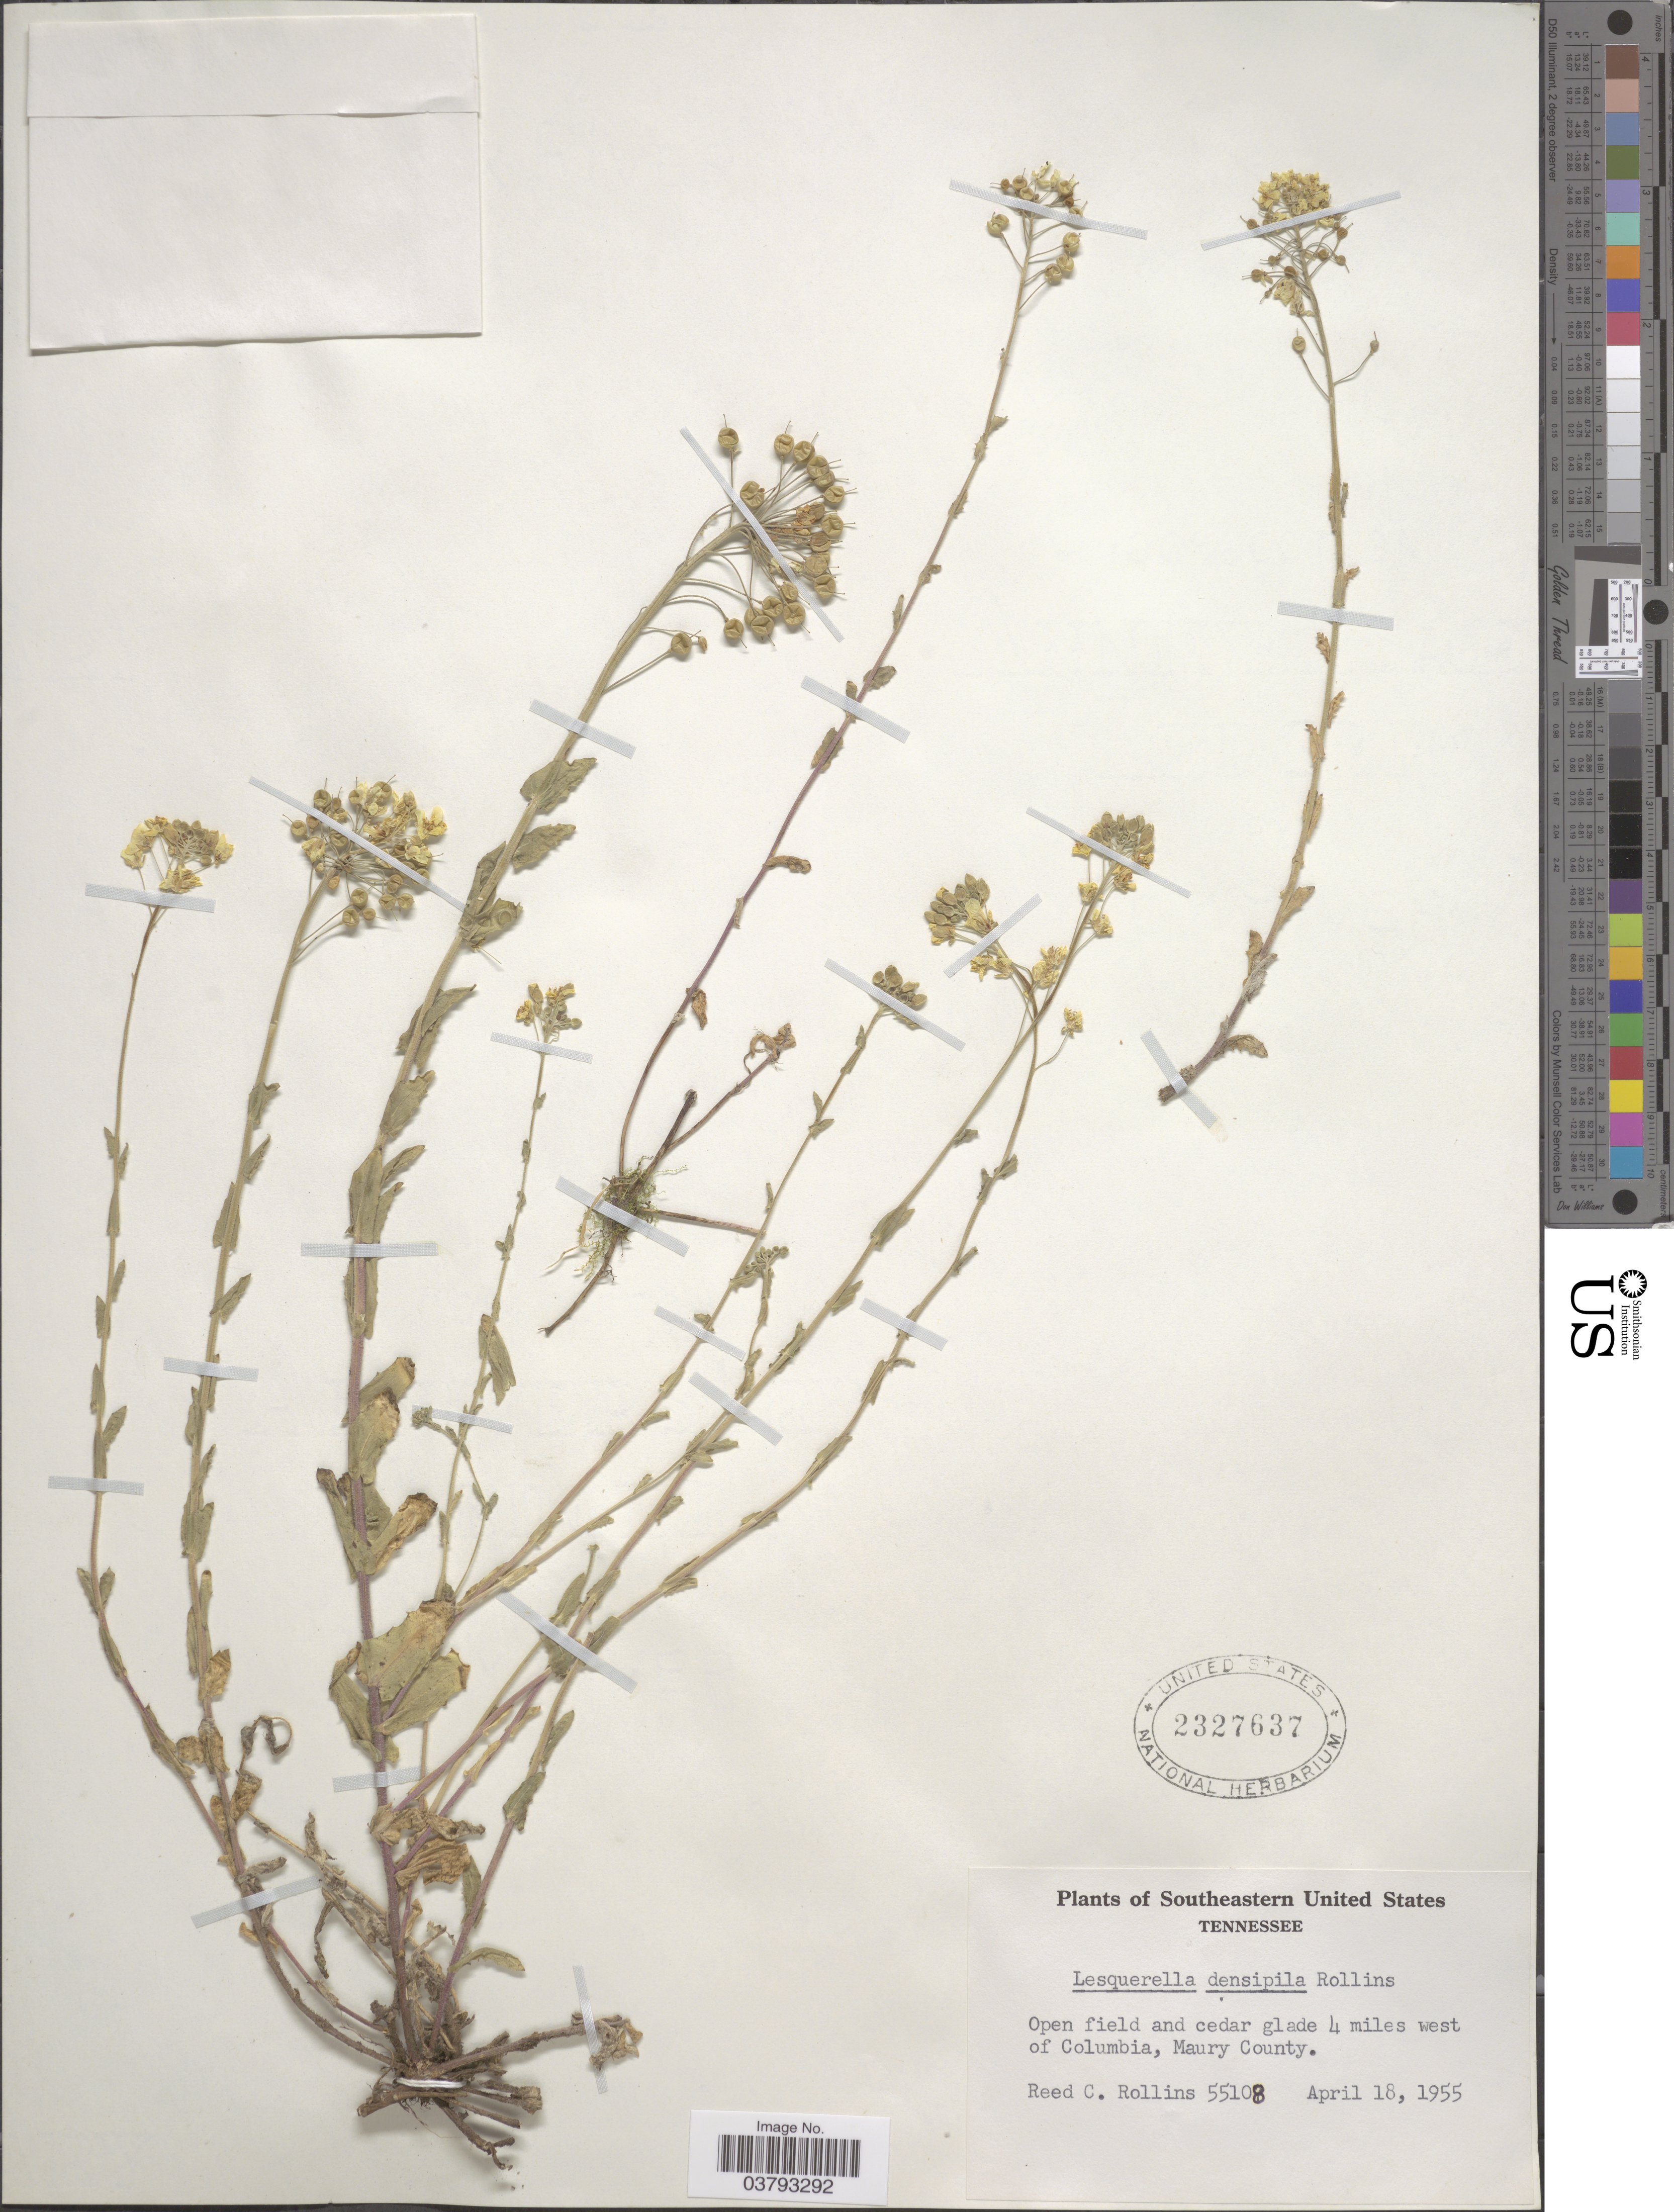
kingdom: Plantae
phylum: Tracheophyta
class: Magnoliopsida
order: Brassicales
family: Brassicaceae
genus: Lesquerella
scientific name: Lesquerella densipila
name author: Rollins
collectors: R. C. Rollins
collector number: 55108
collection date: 1955-04-18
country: United States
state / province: Tennessee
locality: Southeastern United States. 4 miles west of Columbia, Maury County.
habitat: open field and cedar glade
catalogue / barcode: US 2327637